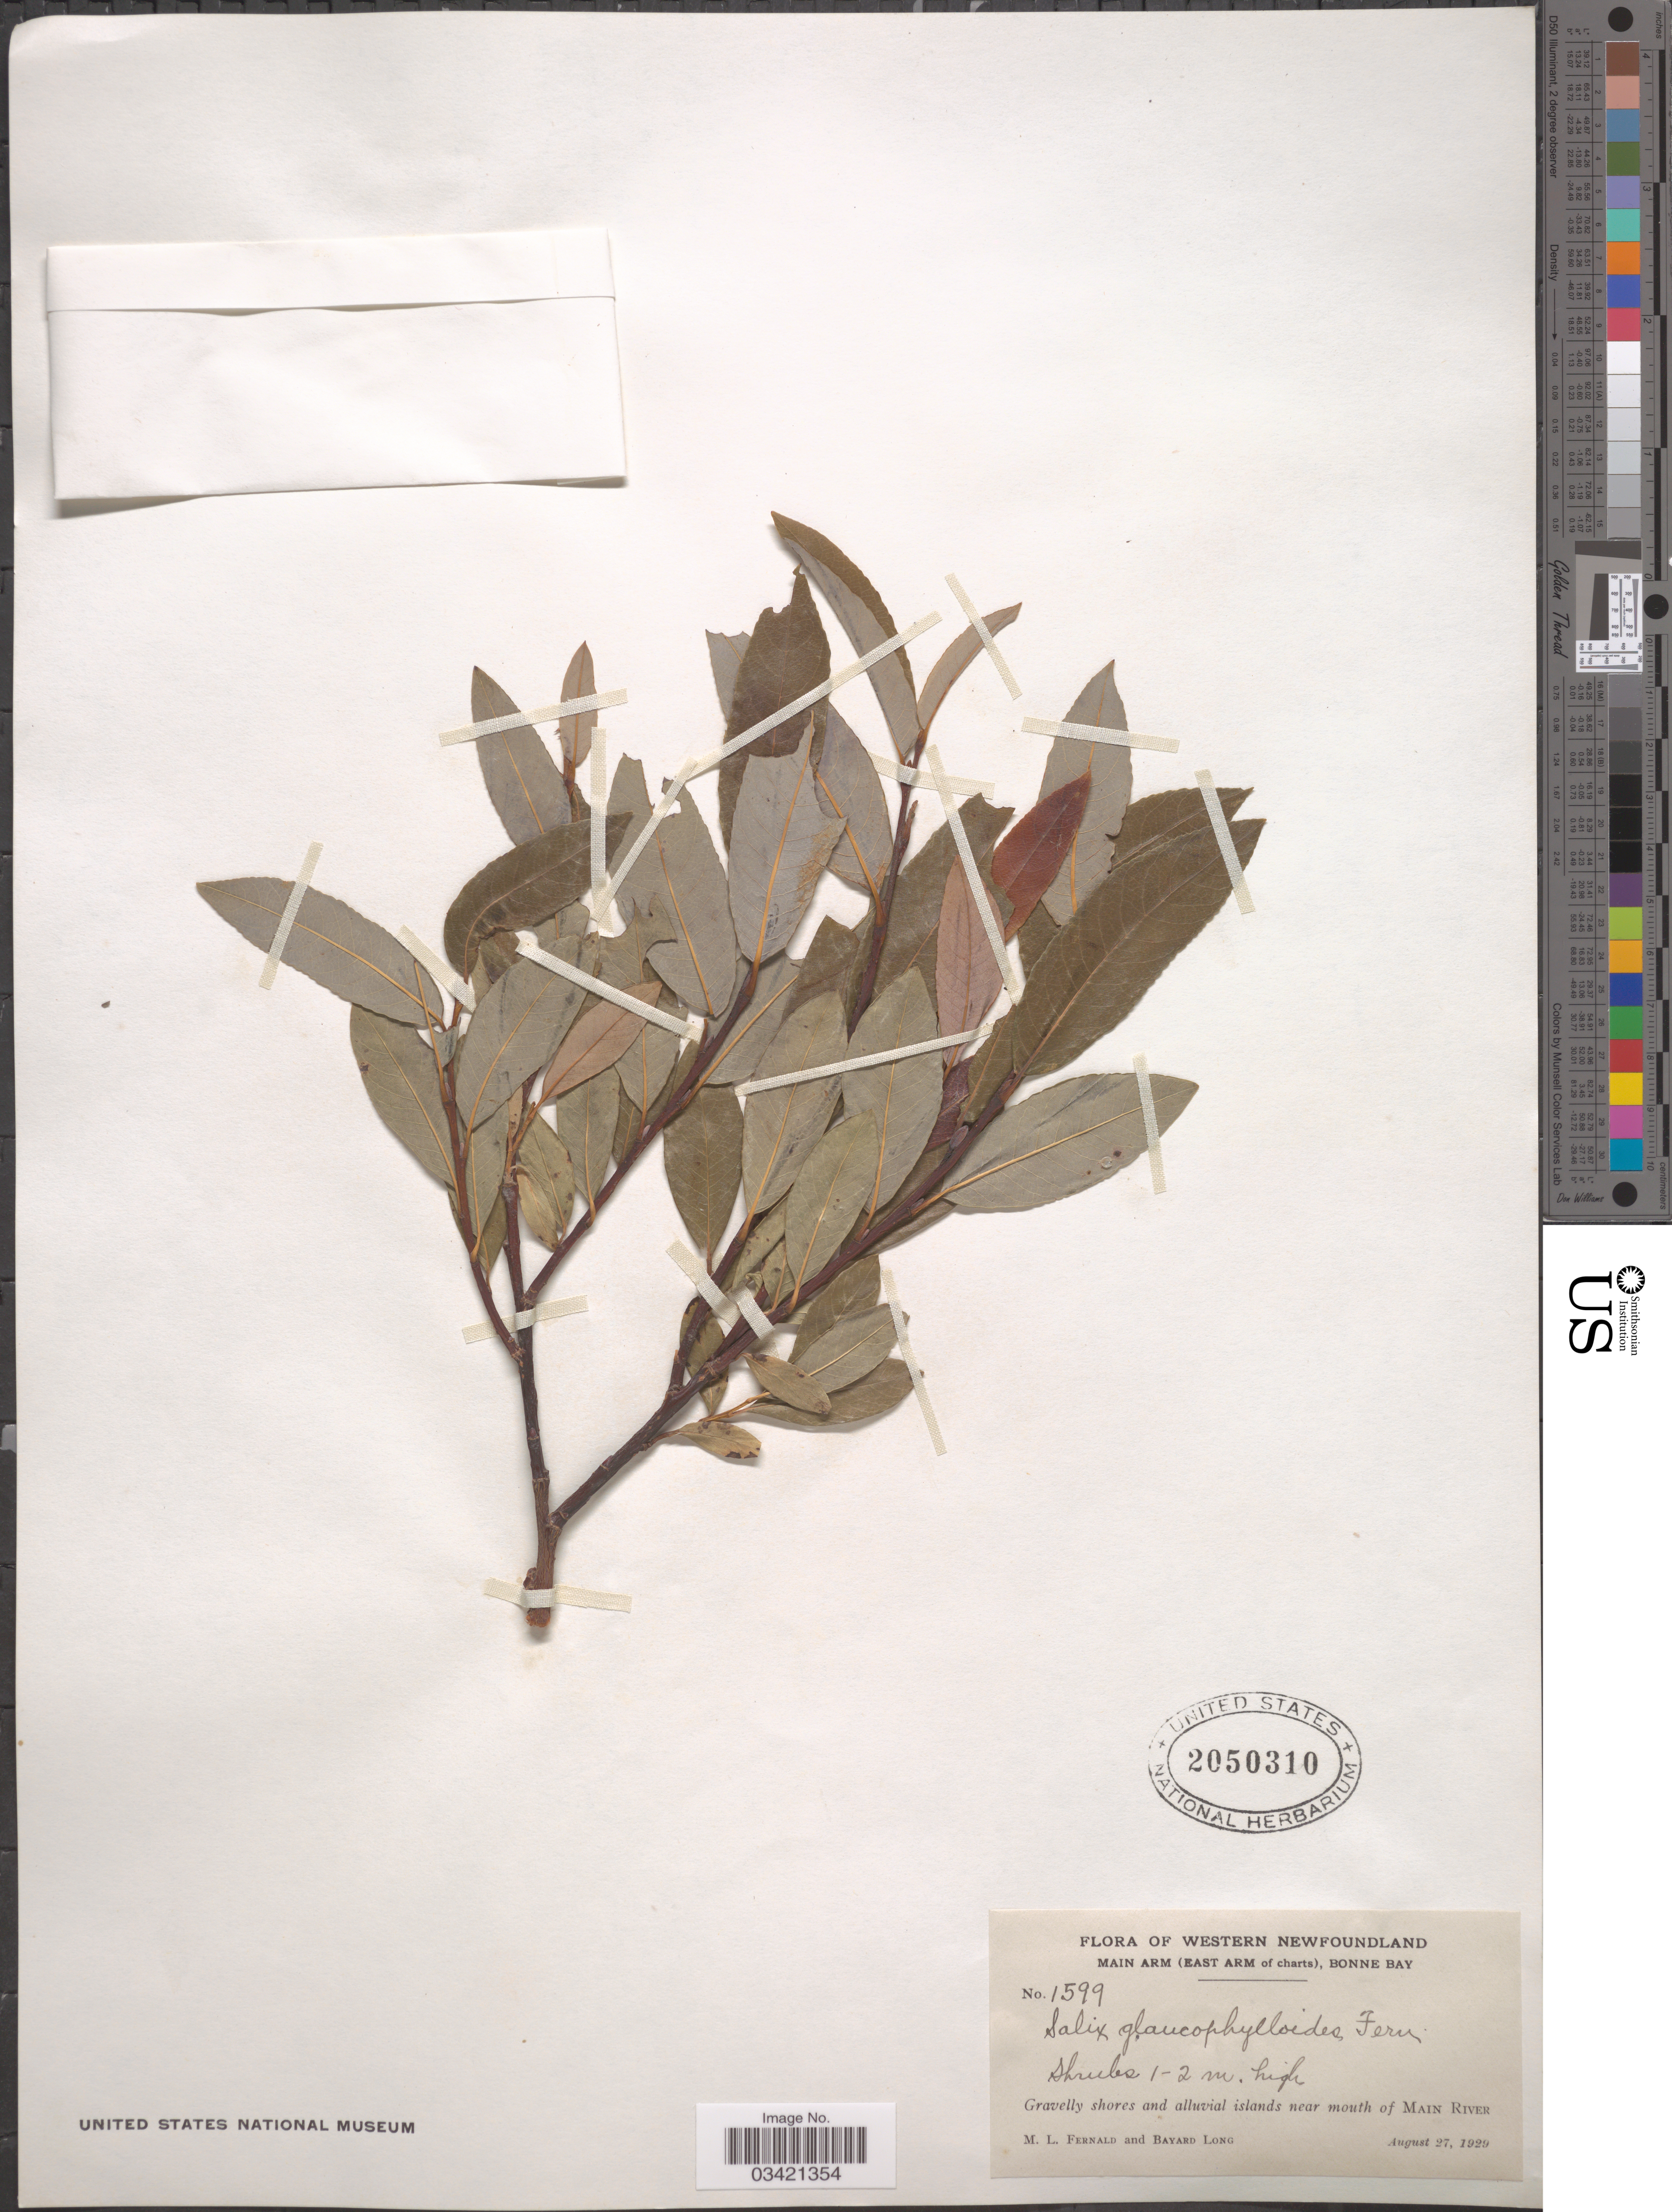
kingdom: Plantae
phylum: Tracheophyta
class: Magnoliopsida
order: Malpighiales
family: Salicaceae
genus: Salix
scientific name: Salix glaucophylla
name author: Andersson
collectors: M. L. Fernald & B. Long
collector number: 1599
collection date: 1929-08-27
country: Canada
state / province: Newfoundland and Labrador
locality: Western Newfoundland. Main Arm (East Arm of charts), Bonne Bay. Gravelly shores and alluvial islands near mouth of Main River.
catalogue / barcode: US 2050310